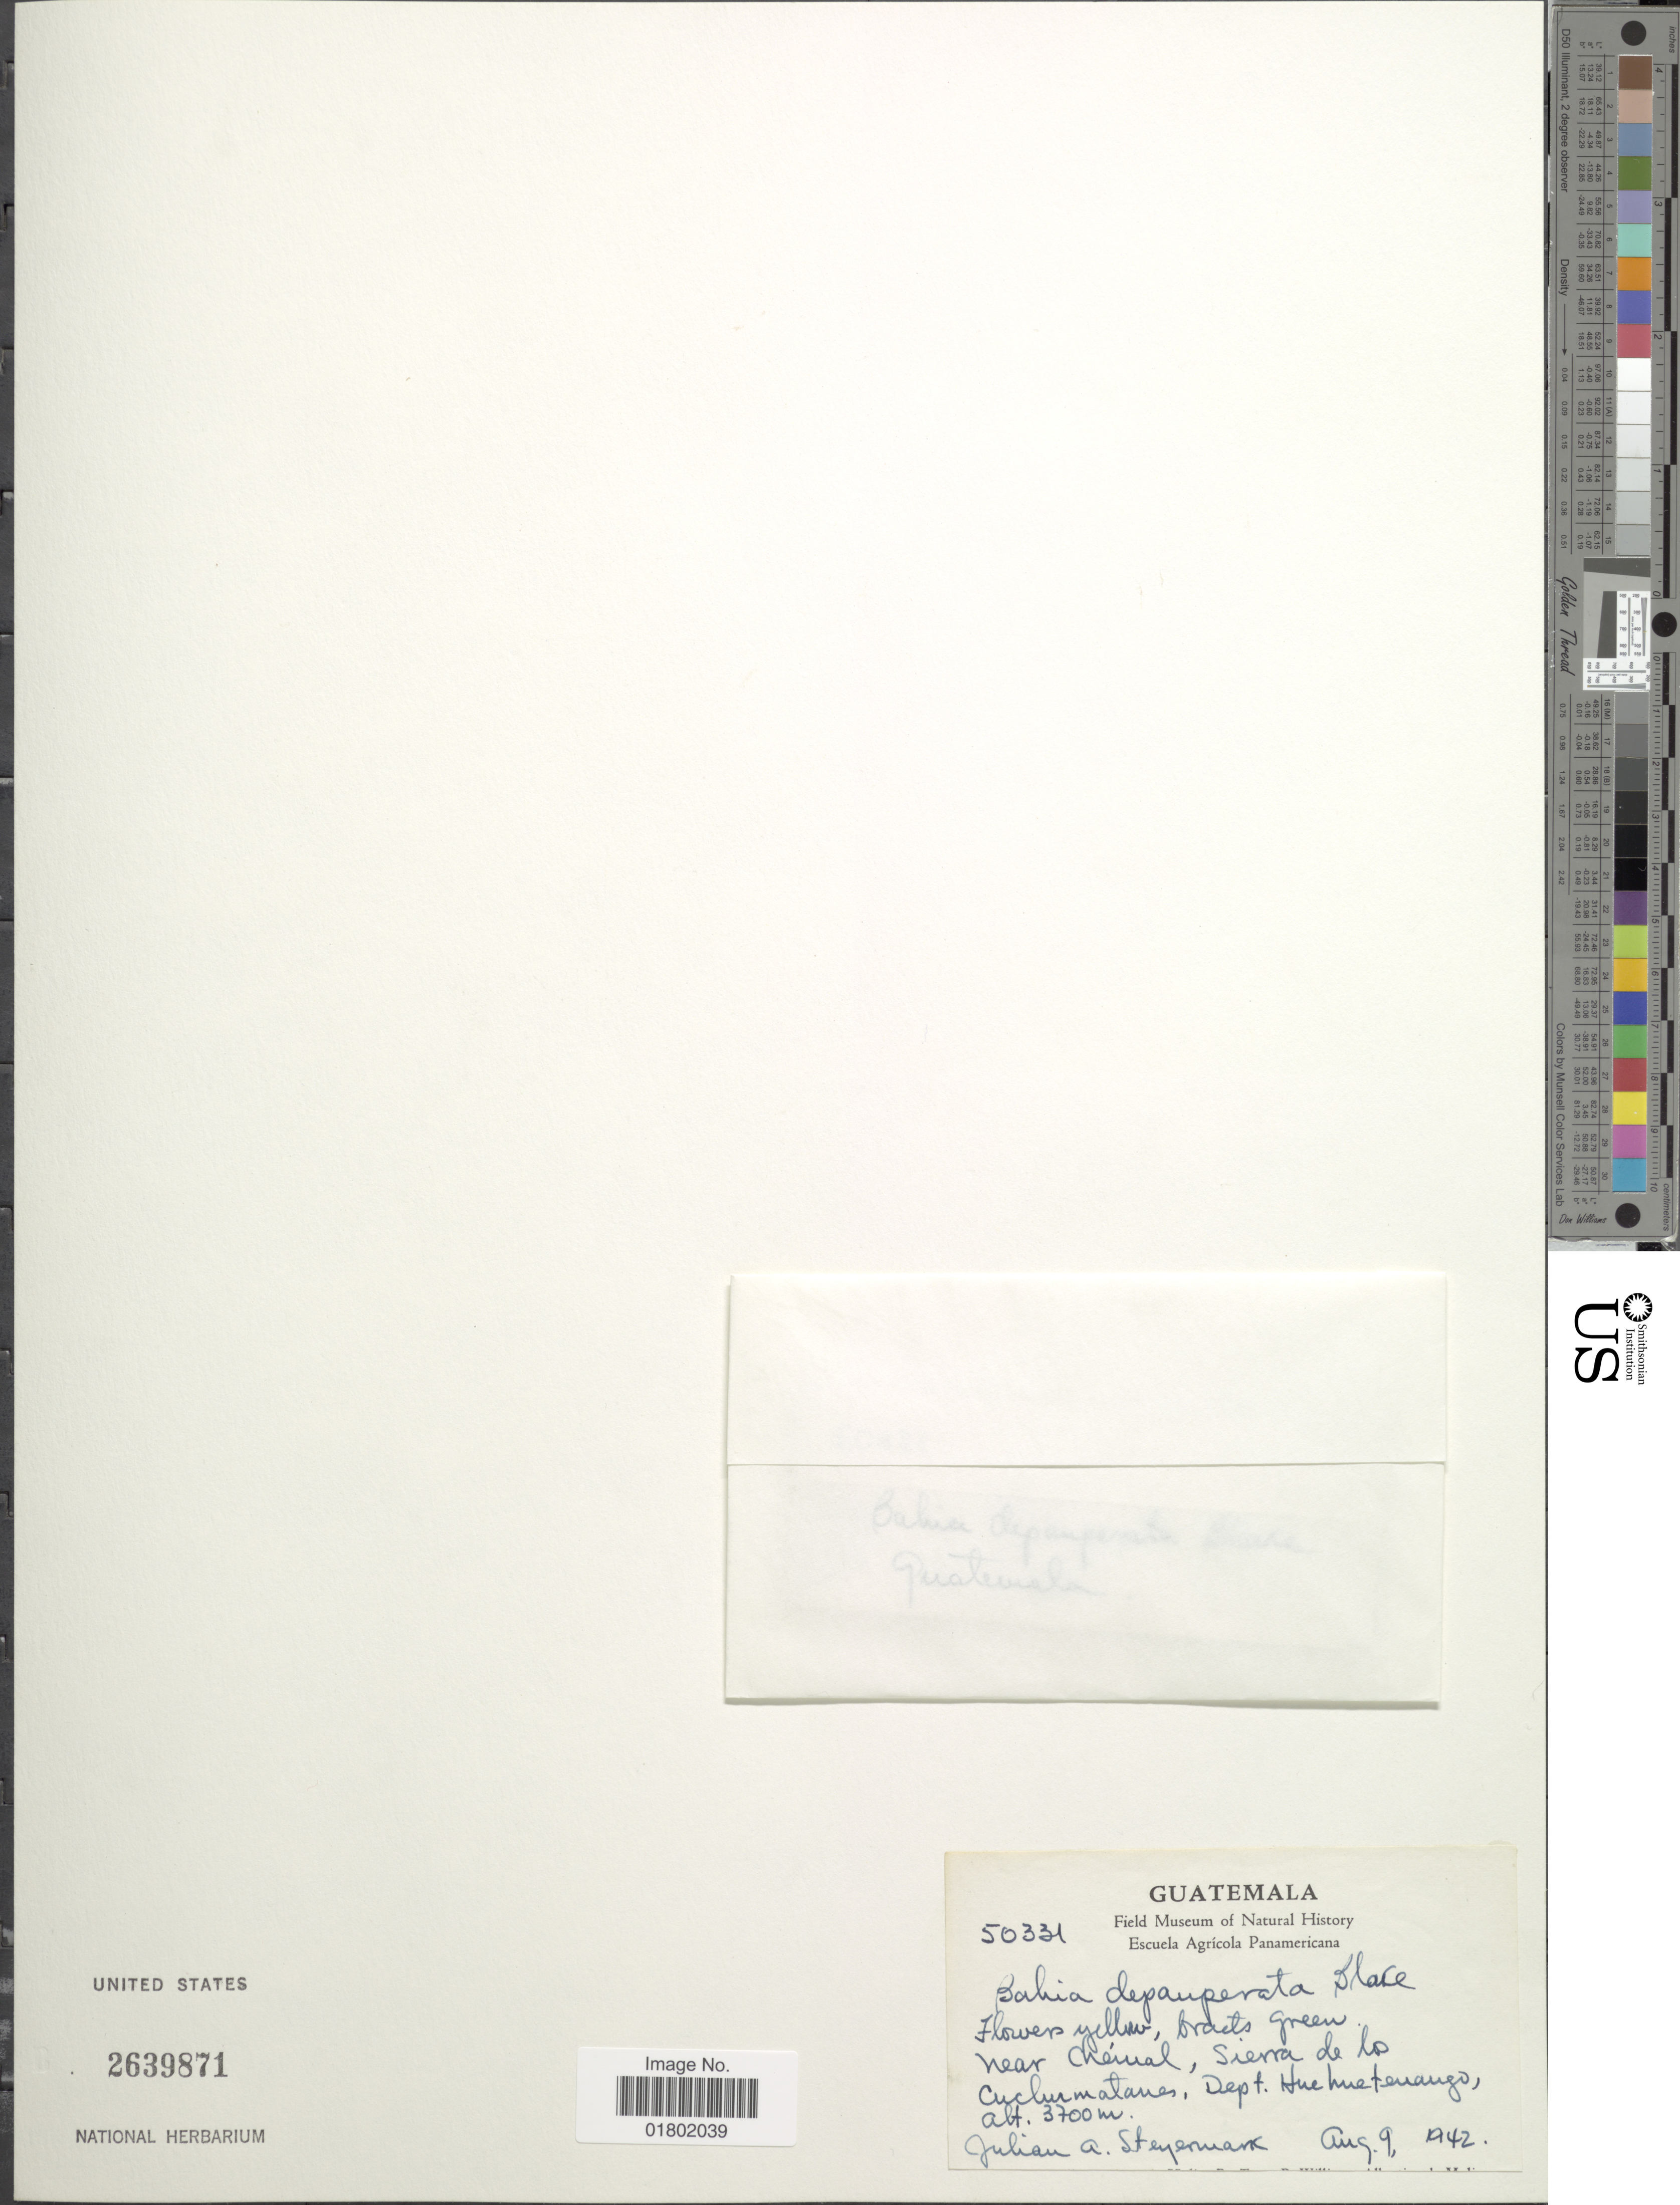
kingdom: Plantae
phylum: Tracheophyta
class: Magnoliopsida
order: Asterales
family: Asteraceae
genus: Bahia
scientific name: Bahia depauperata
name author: S.F. Blake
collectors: J. Steyermark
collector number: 50331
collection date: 1942-08-09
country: Guatemala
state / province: Huehuetenango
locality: Near Chemal, Sierra de los Cuchumatanes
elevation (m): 3700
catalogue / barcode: US 2639871